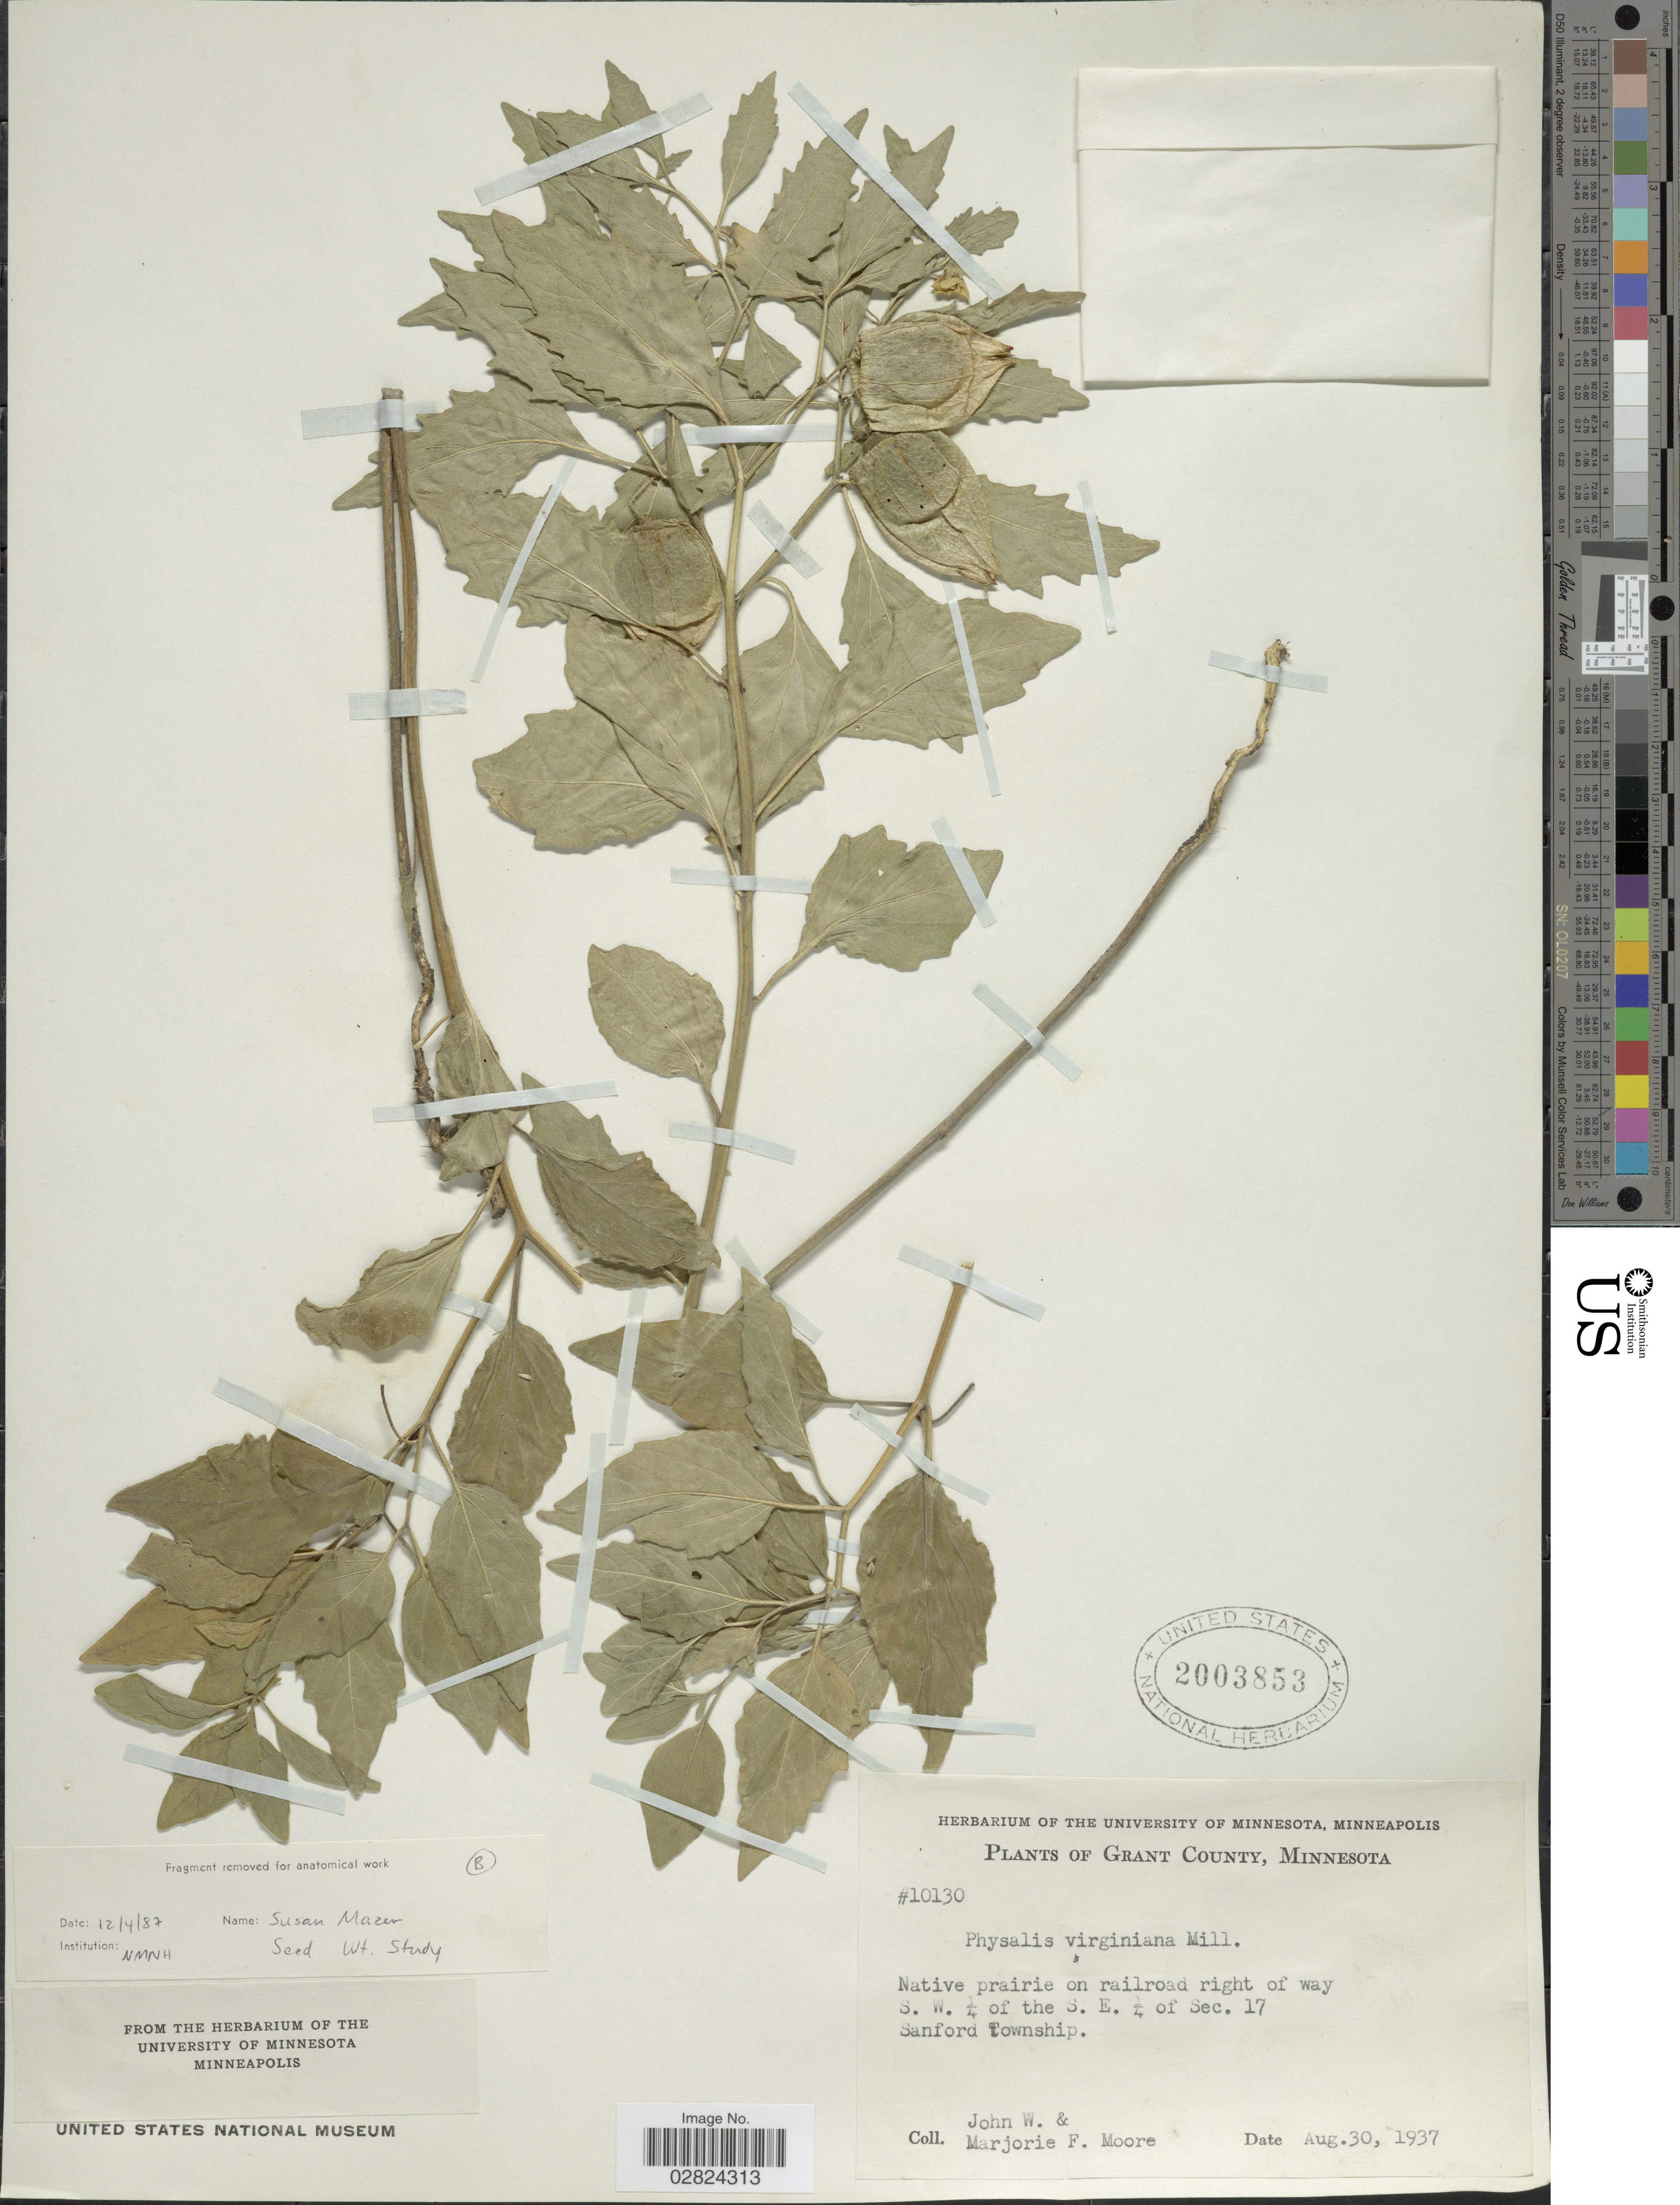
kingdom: Plantae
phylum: Tracheophyta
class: Magnoliopsida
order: Solanales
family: Solanaceae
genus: Physalis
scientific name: Physalis virginiana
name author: Mill.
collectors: J. Moore & M. F. Moore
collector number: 10130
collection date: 1937-08-30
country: United States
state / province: Minnesota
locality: Grant County, on railroad right of way S.W. 1/4 of the S.E. 1/4 of Sec. 17 Sanford Township.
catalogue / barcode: US 2003853